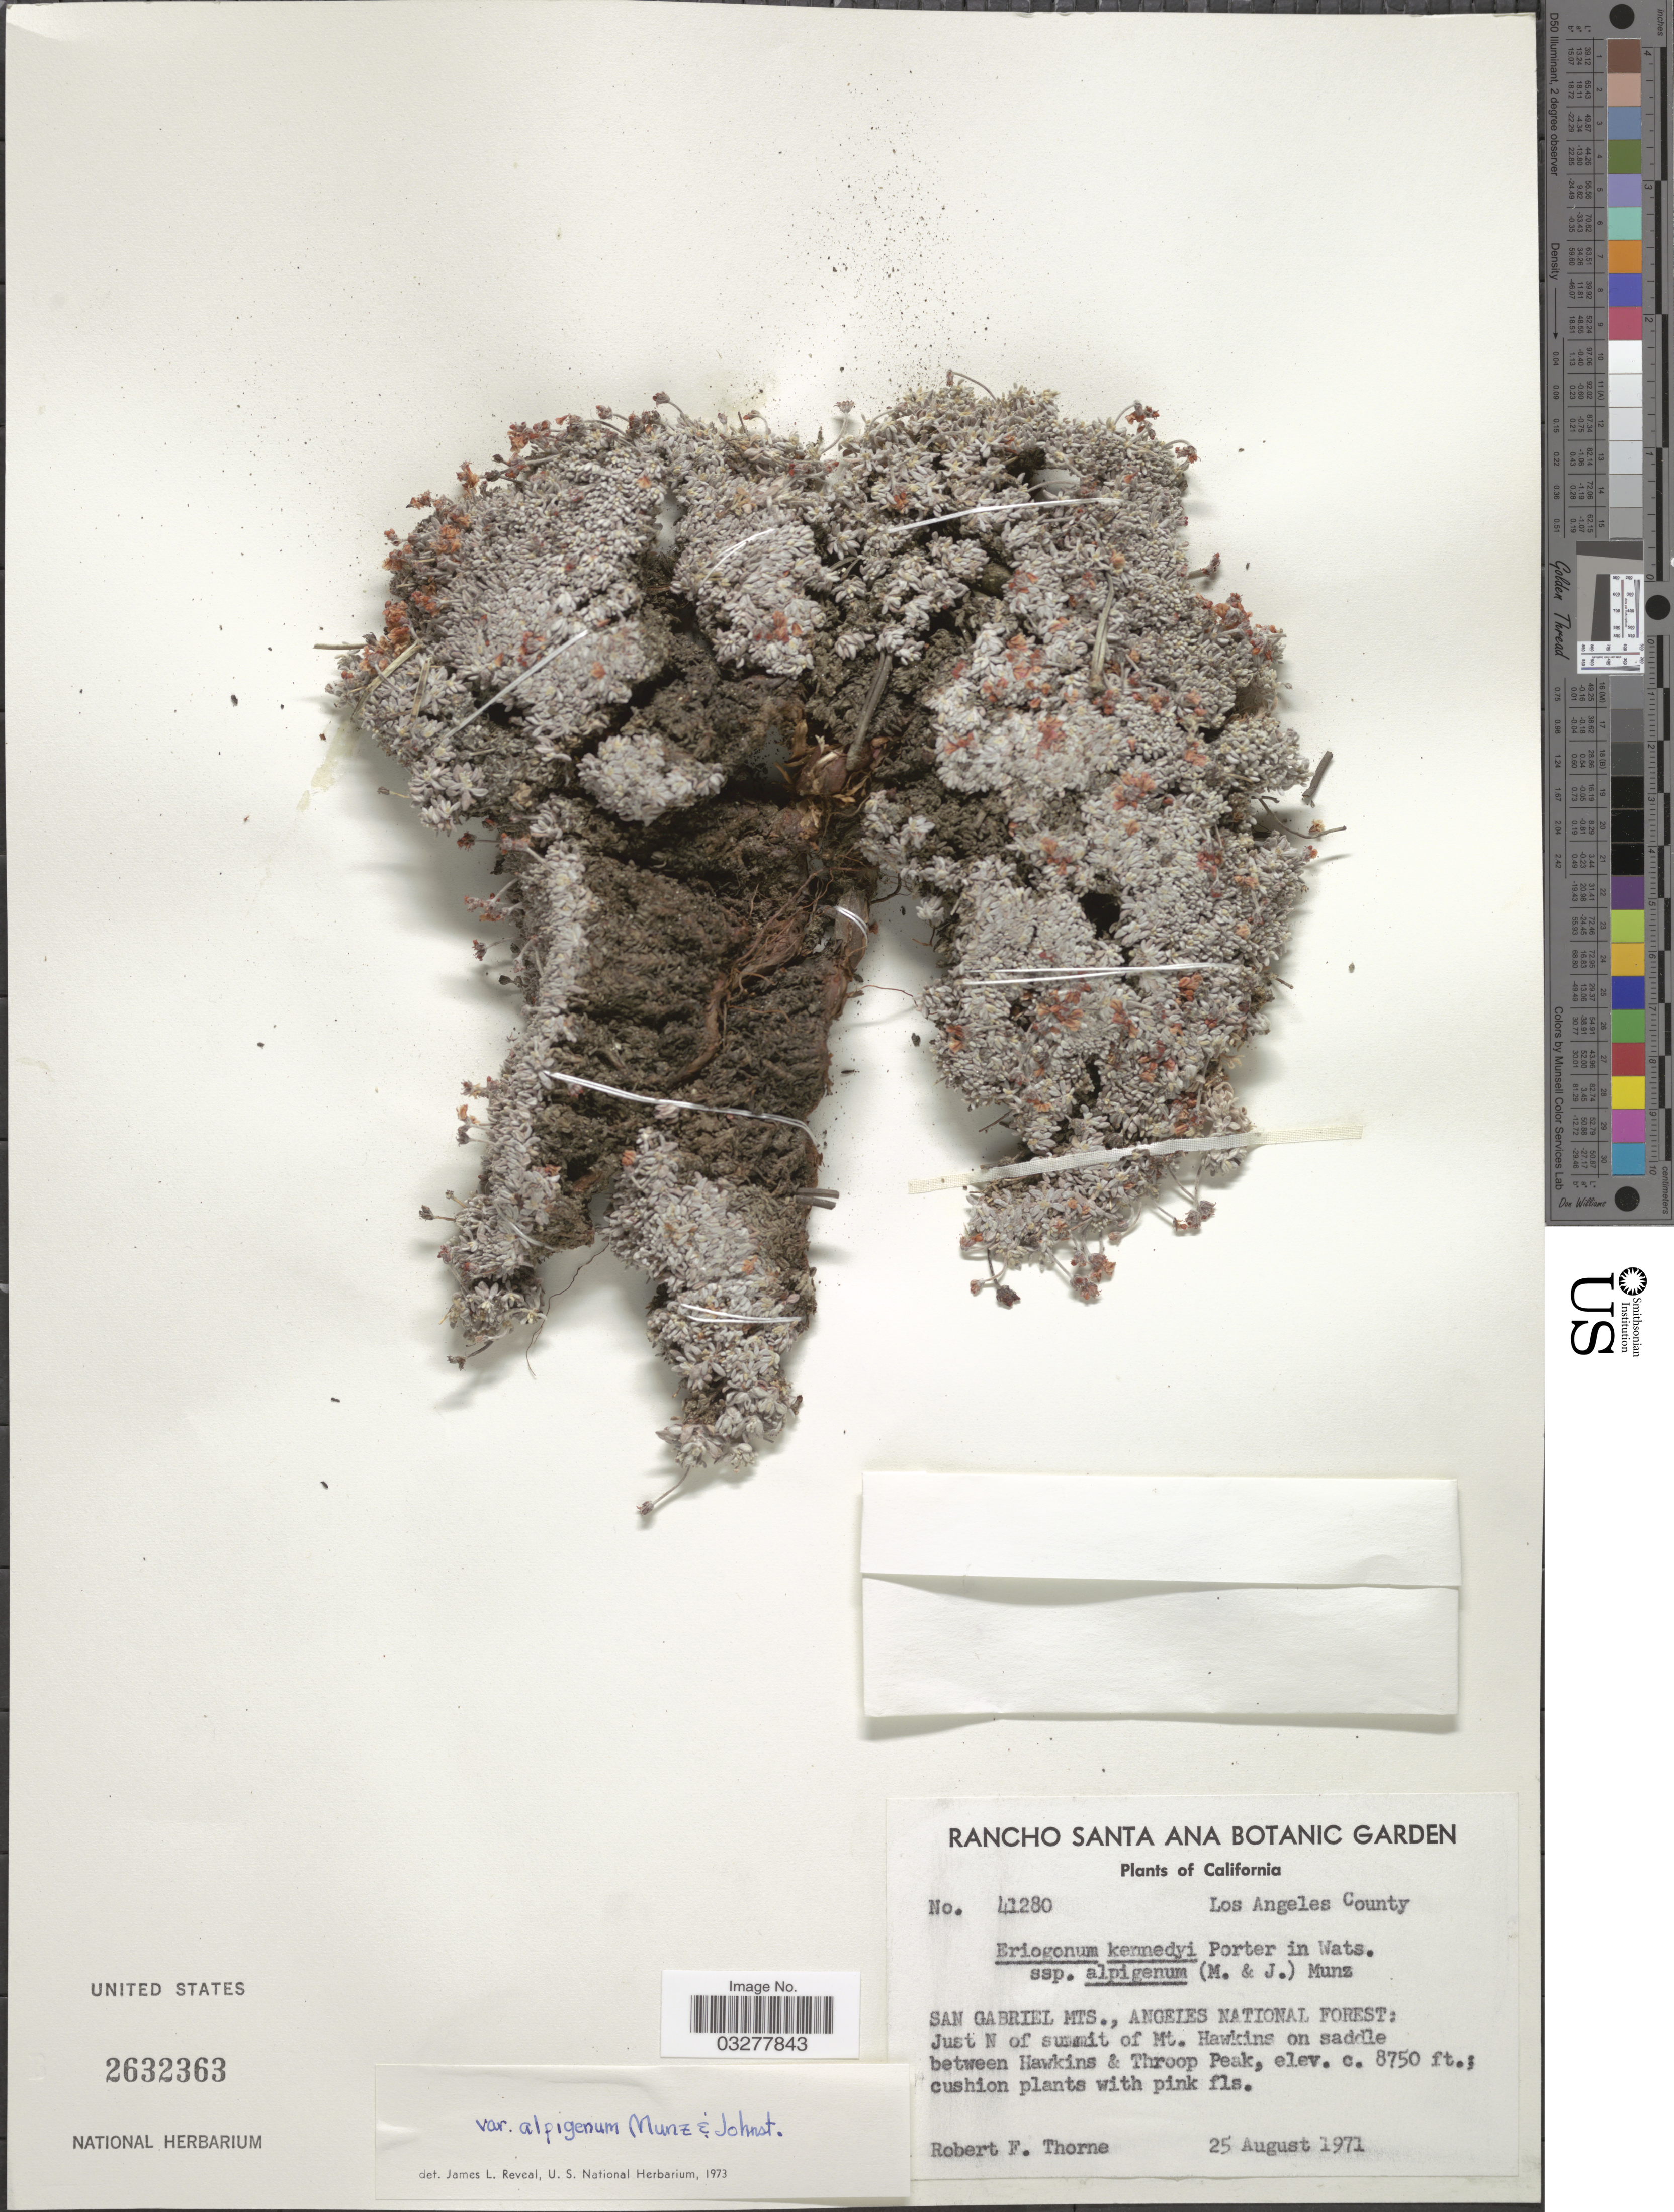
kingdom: Plantae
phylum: Tracheophyta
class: Magnoliopsida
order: Caryophyllales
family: Polygonaceae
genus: Eriogonum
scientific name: Eriogonum kennedyi var. alpigenum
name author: (Munz & I.M. Johnst.) Munz & I.M. Johnst.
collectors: R. F. Thorne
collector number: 41280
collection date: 1971-08-25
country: United States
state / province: California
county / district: Los Angeles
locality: Los Angeles County. San Gabriel Mts., Angeles National Forest: Just N of summit of Mt. Hawkins on saddle between Hawkins & Throop Peak.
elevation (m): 2667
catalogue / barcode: US 2632363